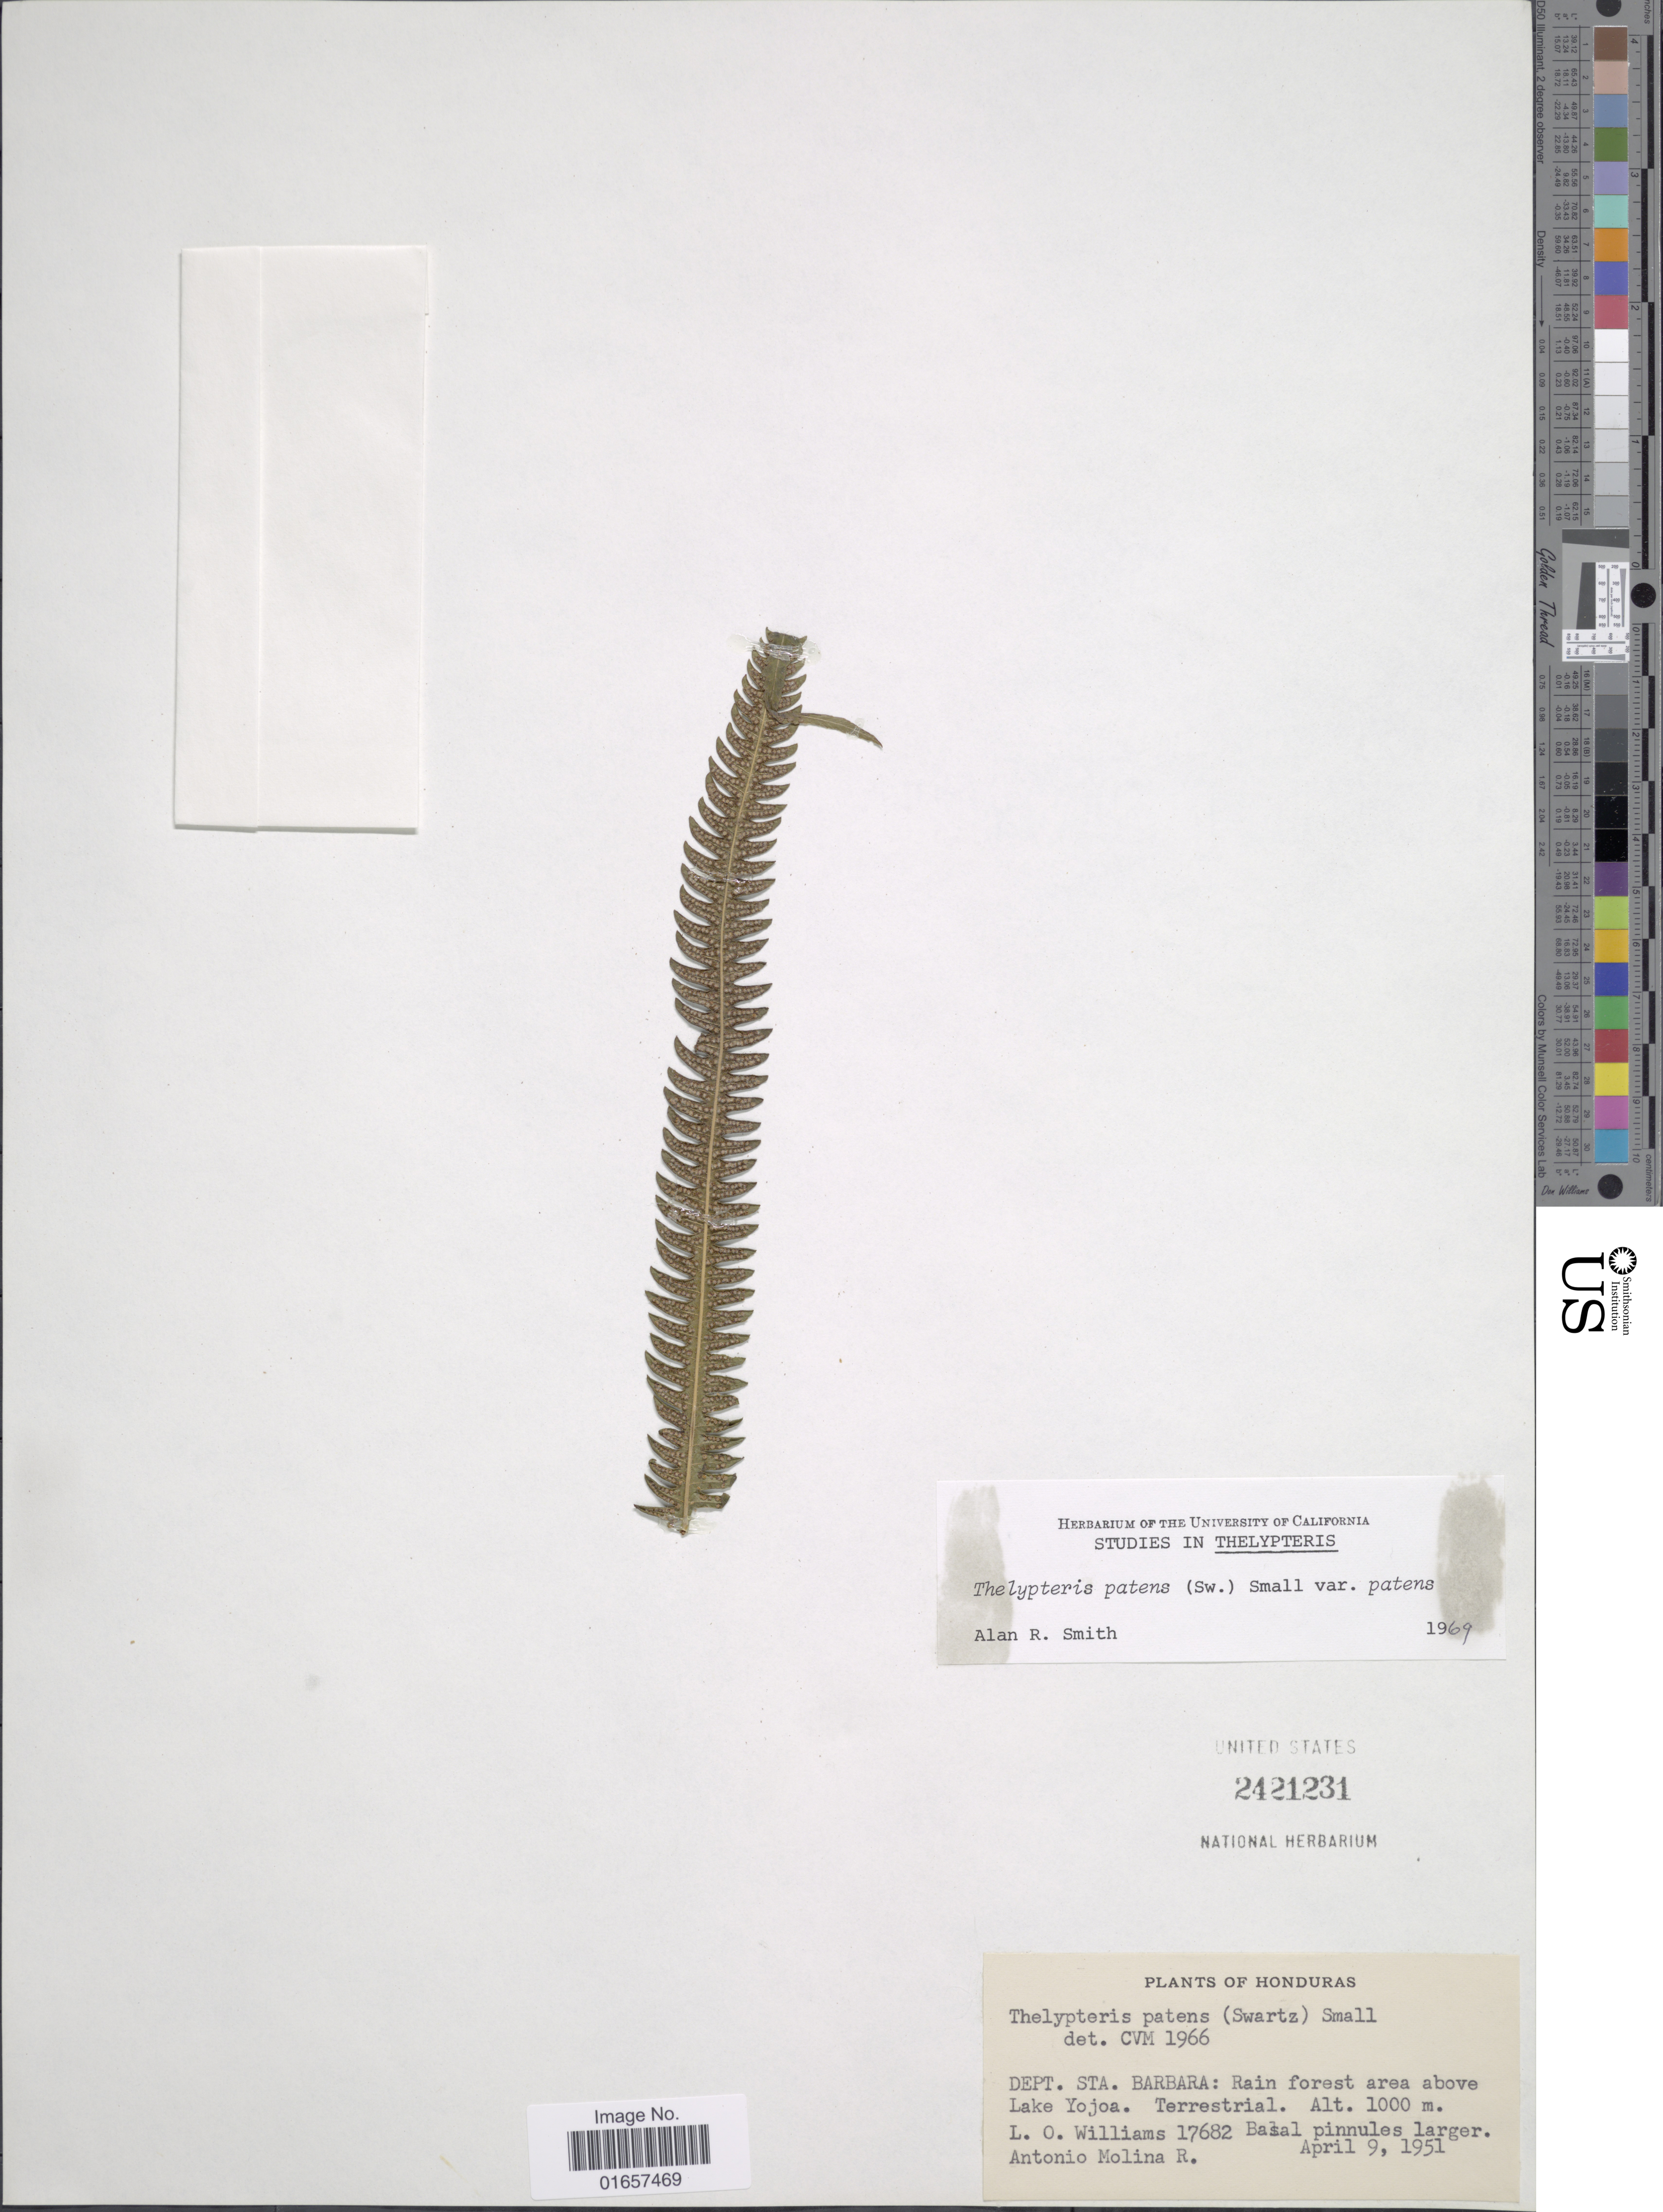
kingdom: Plantae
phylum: Tracheophyta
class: Polypodiopsida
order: Polypodiales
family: Thelypteridaceae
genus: Christella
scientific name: Christella patens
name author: (Sw.) Holttum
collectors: L. O. Williams & A. Molina R.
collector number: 17682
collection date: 1951-04-09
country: Honduras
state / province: Santa Bárbara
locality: Honduras, Dept. Sta. Barbara: Rain forest area above Lake Yojoa. Baal pinnules larger.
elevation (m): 1000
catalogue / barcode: US 2421231